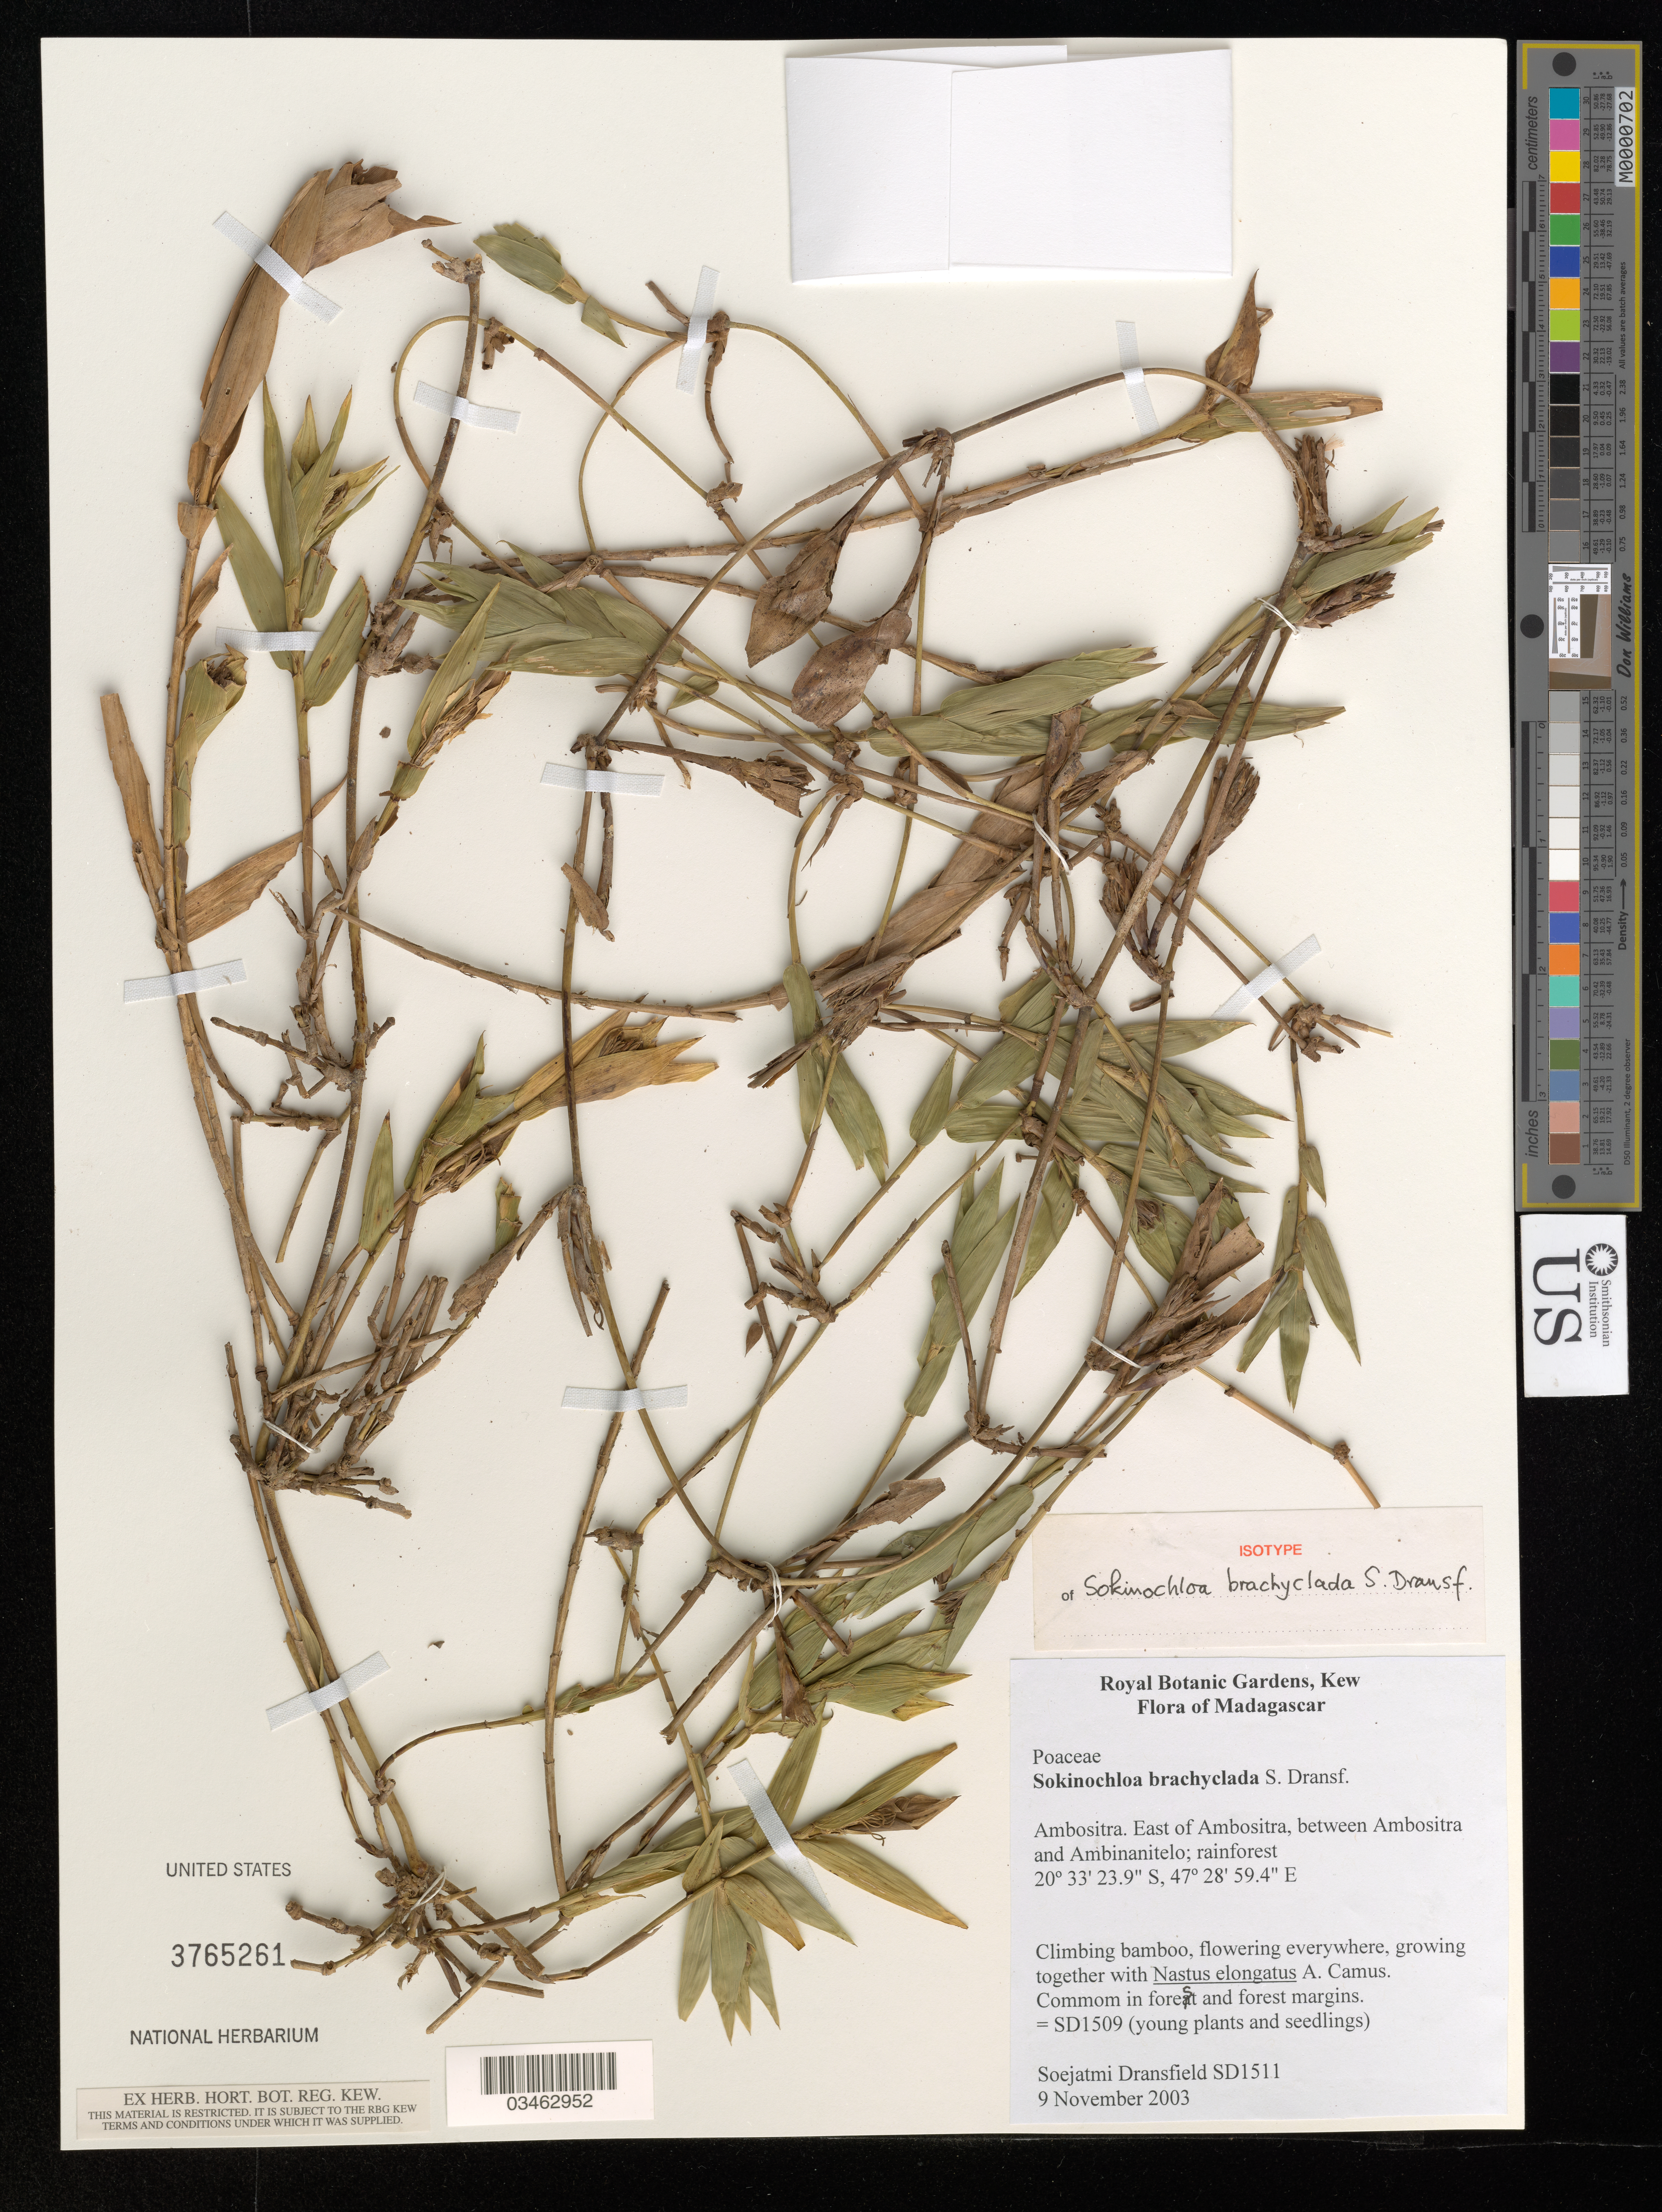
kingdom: Plantae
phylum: Tracheophyta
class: Liliopsida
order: Poales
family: Poaceae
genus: Sokinochloa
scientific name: Sokinochloa brachyclada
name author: S. Dransf.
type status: Isotype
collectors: S. Dransfield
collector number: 1511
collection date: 2003-11-09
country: Madagascar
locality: Ambositra. E of Ambositra, between Ambositra and Ambinanitelo.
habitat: rainforest.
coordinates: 20 33 23.9 S, 47 28 59.4 E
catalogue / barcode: US 3765261